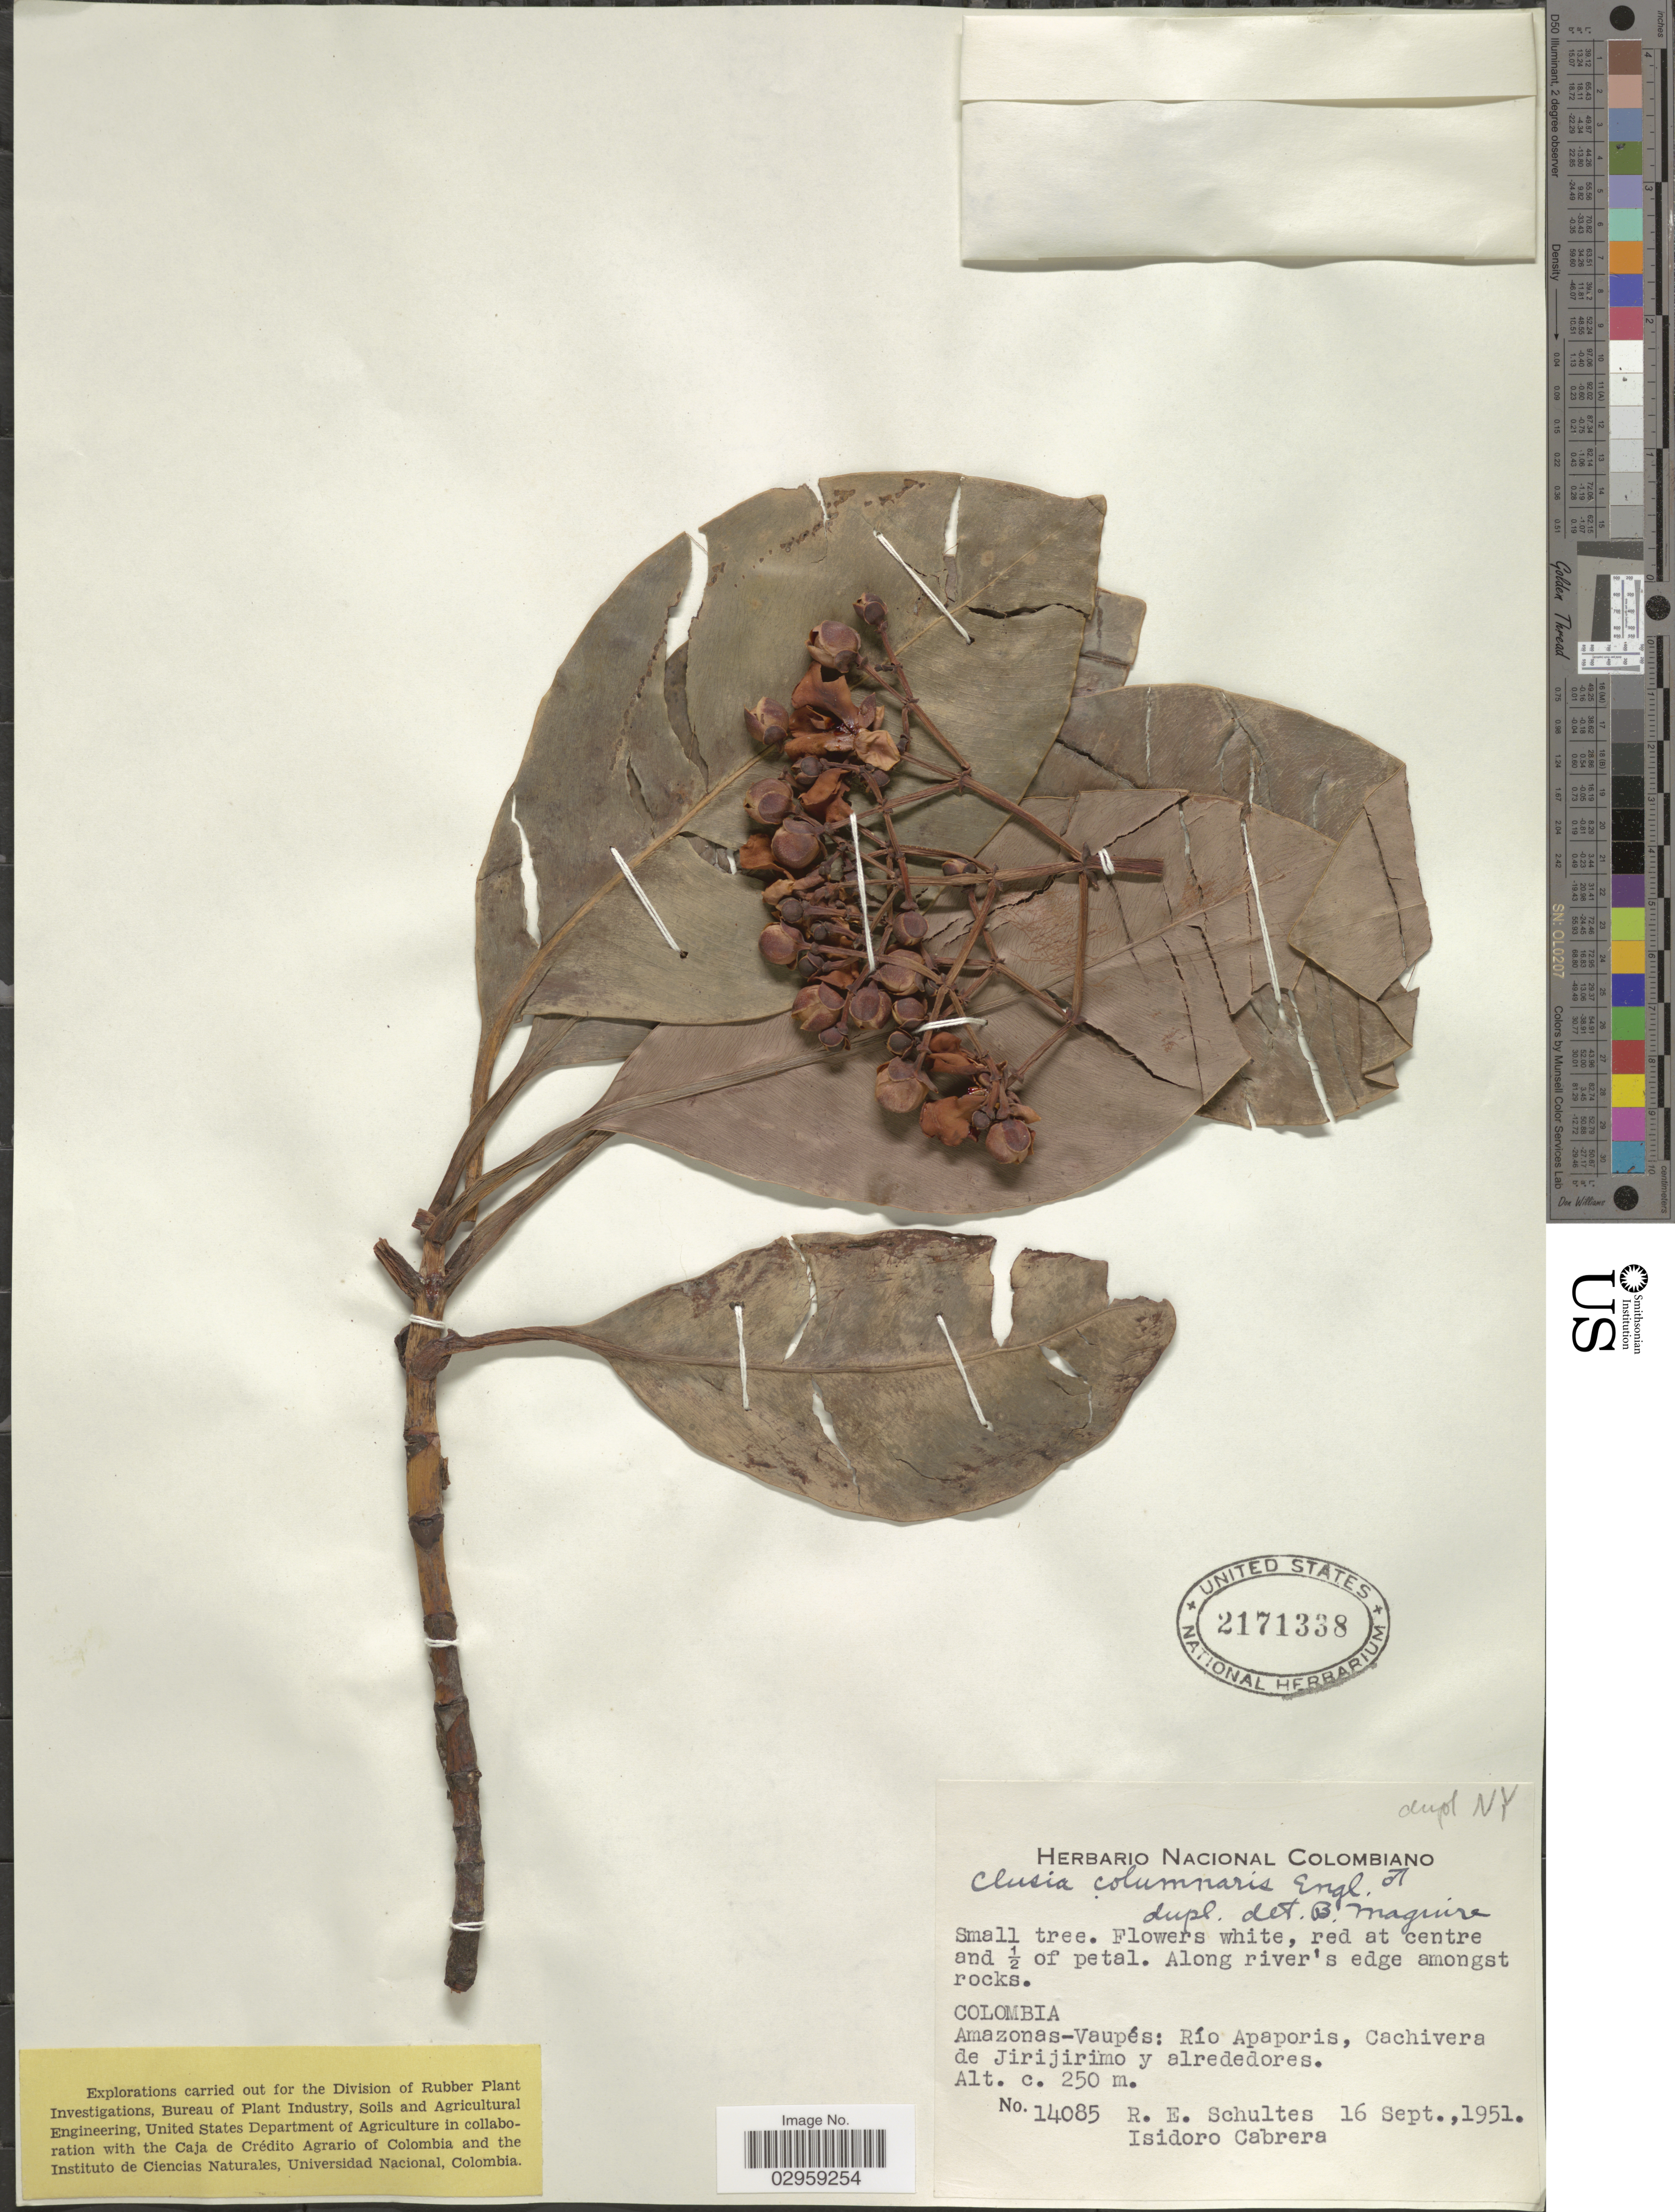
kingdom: Plantae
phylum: Tracheophyta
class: Magnoliopsida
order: Malpighiales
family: Clusiaceae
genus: Clusia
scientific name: Clusia columnaris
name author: Engl.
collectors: R. E. Schultes & I. Cabrera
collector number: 14085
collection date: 1951-09-16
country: Colombia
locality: Amazonas-Vaupés. Río Apaporis, Cachivera de Jirijirimo y alrededores.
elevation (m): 250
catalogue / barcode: US 2171338